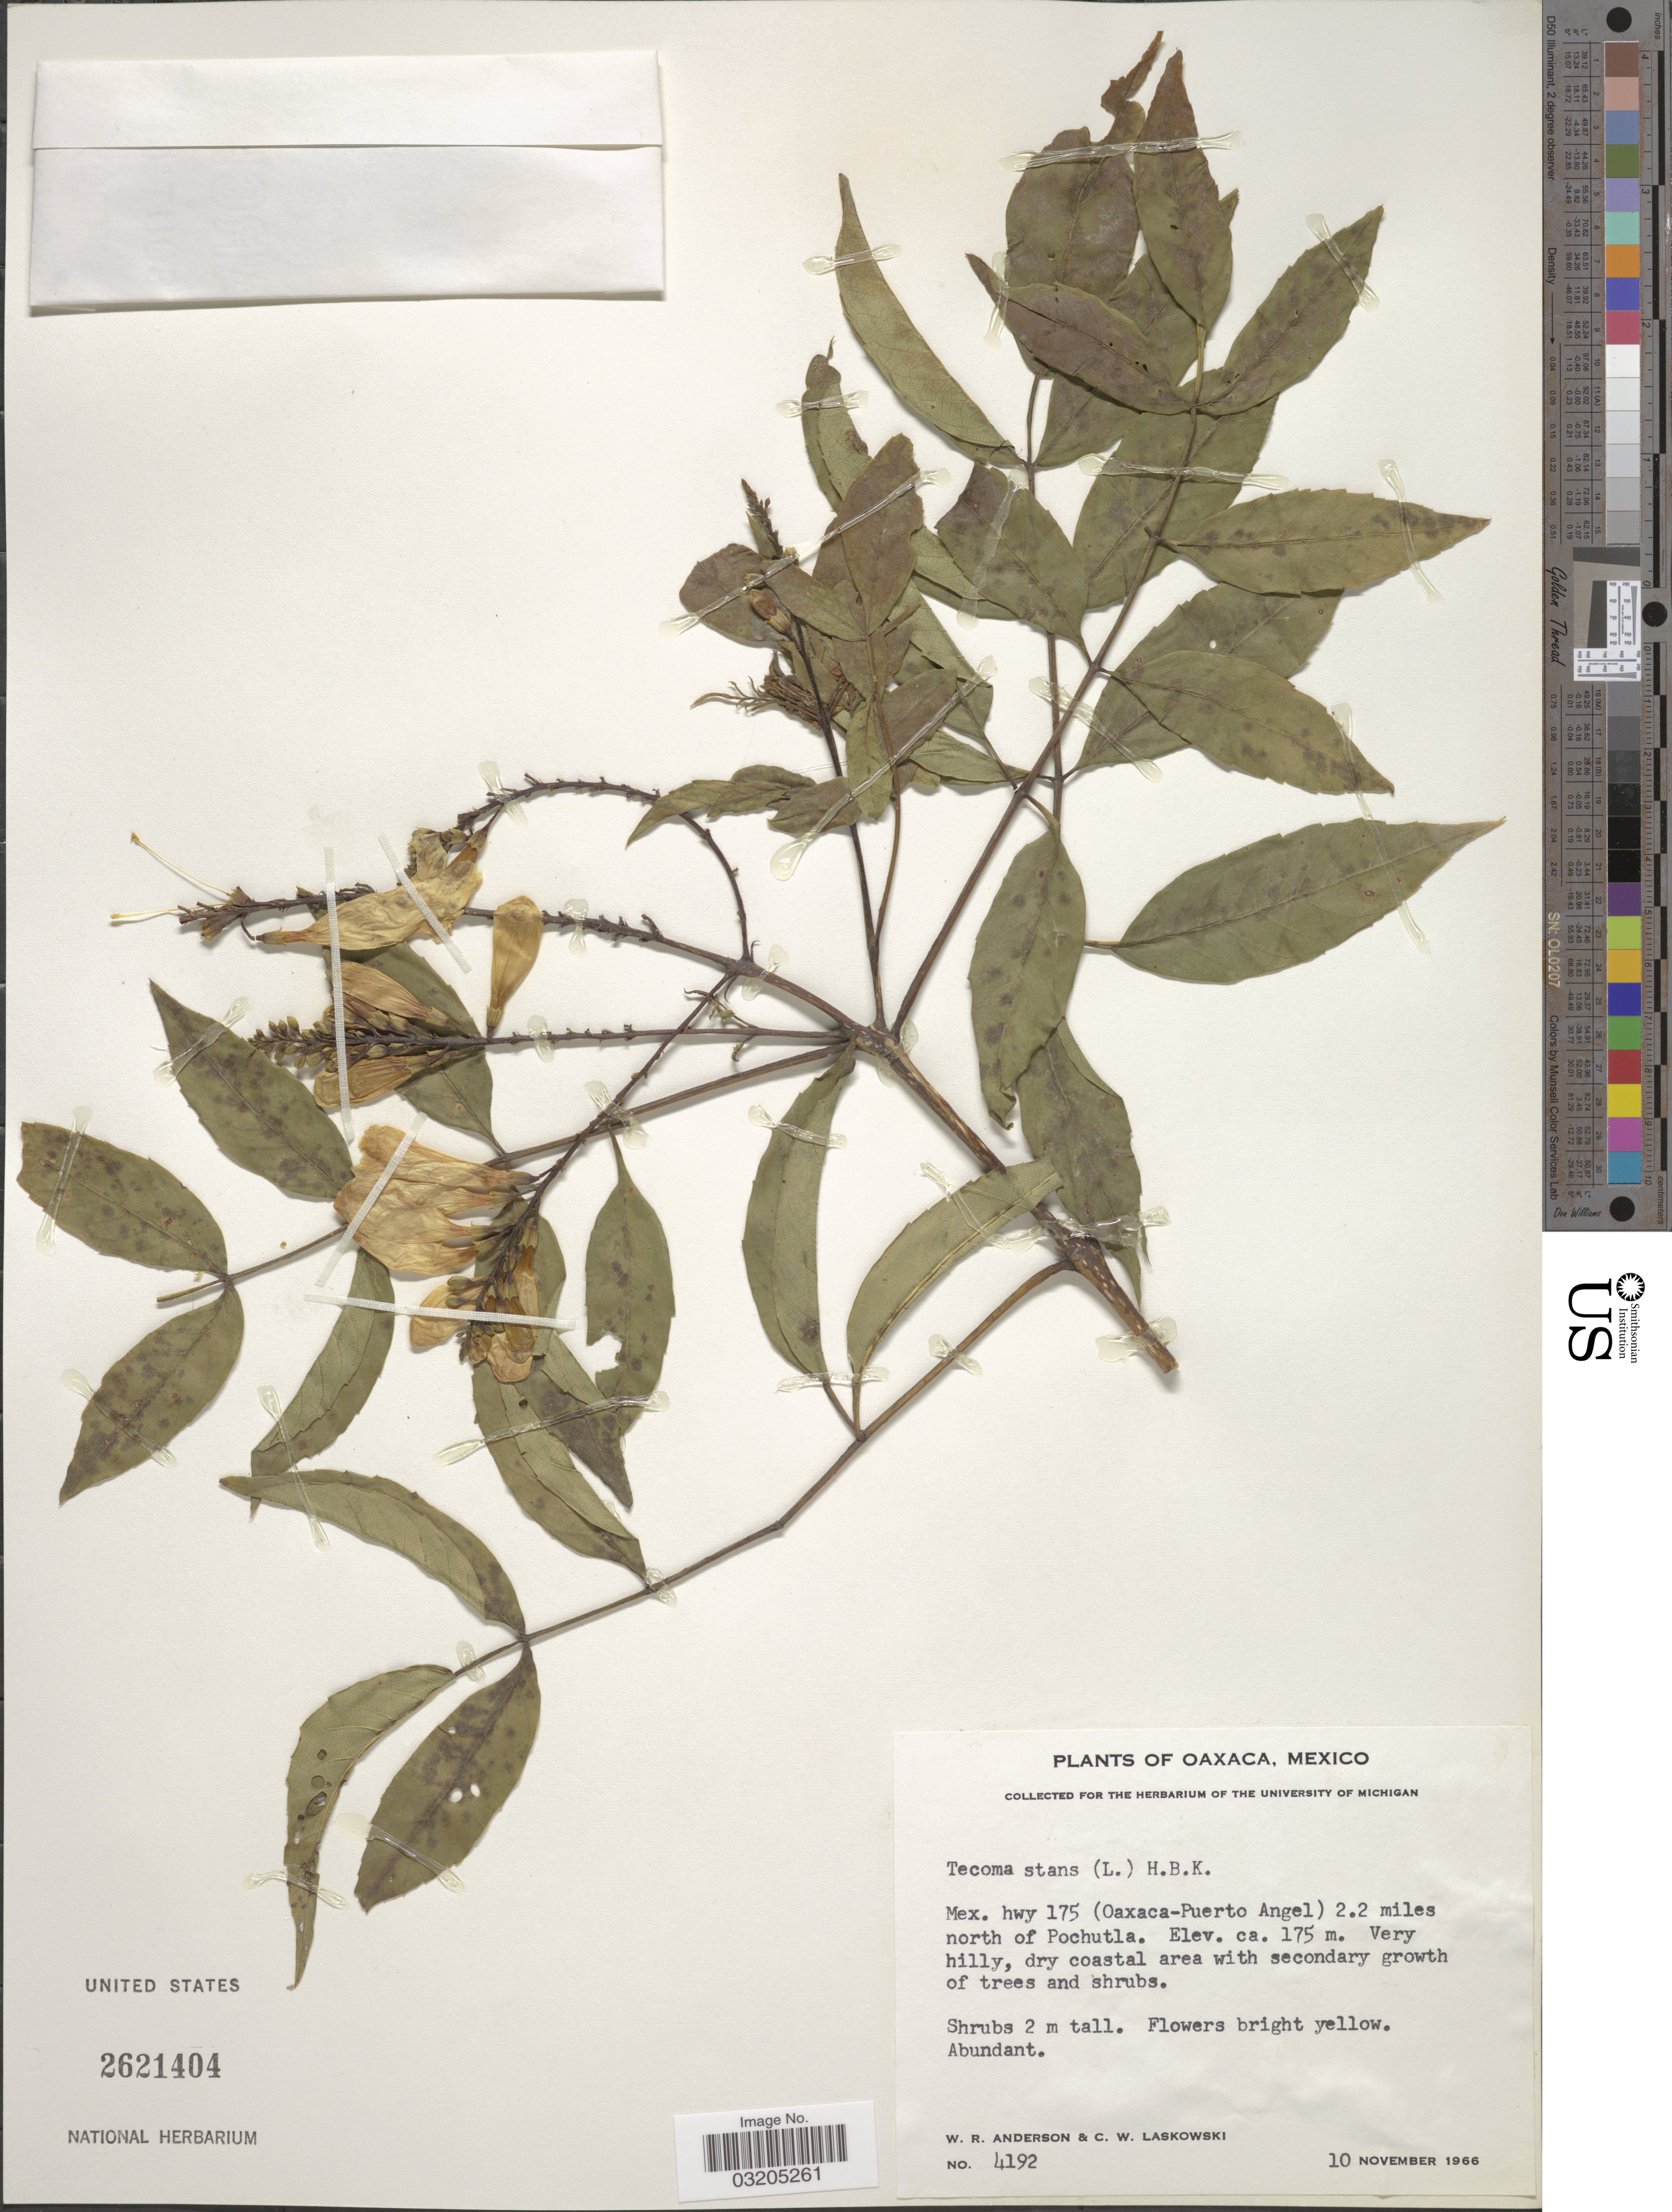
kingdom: Plantae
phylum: Tracheophyta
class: Magnoliopsida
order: Lamiales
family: Bignoniaceae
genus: Tecoma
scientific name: Tecoma stans var. stans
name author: (L.) Juss. ex Kunth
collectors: W. Anderson & C. Laskowski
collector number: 4192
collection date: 1966-11-10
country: Mexico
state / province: Oaxaca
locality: Mex. hwy 175 (Oaxaca-Puerto Angel) 2.2 miles north of Pochutla.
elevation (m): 175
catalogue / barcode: US 2621404